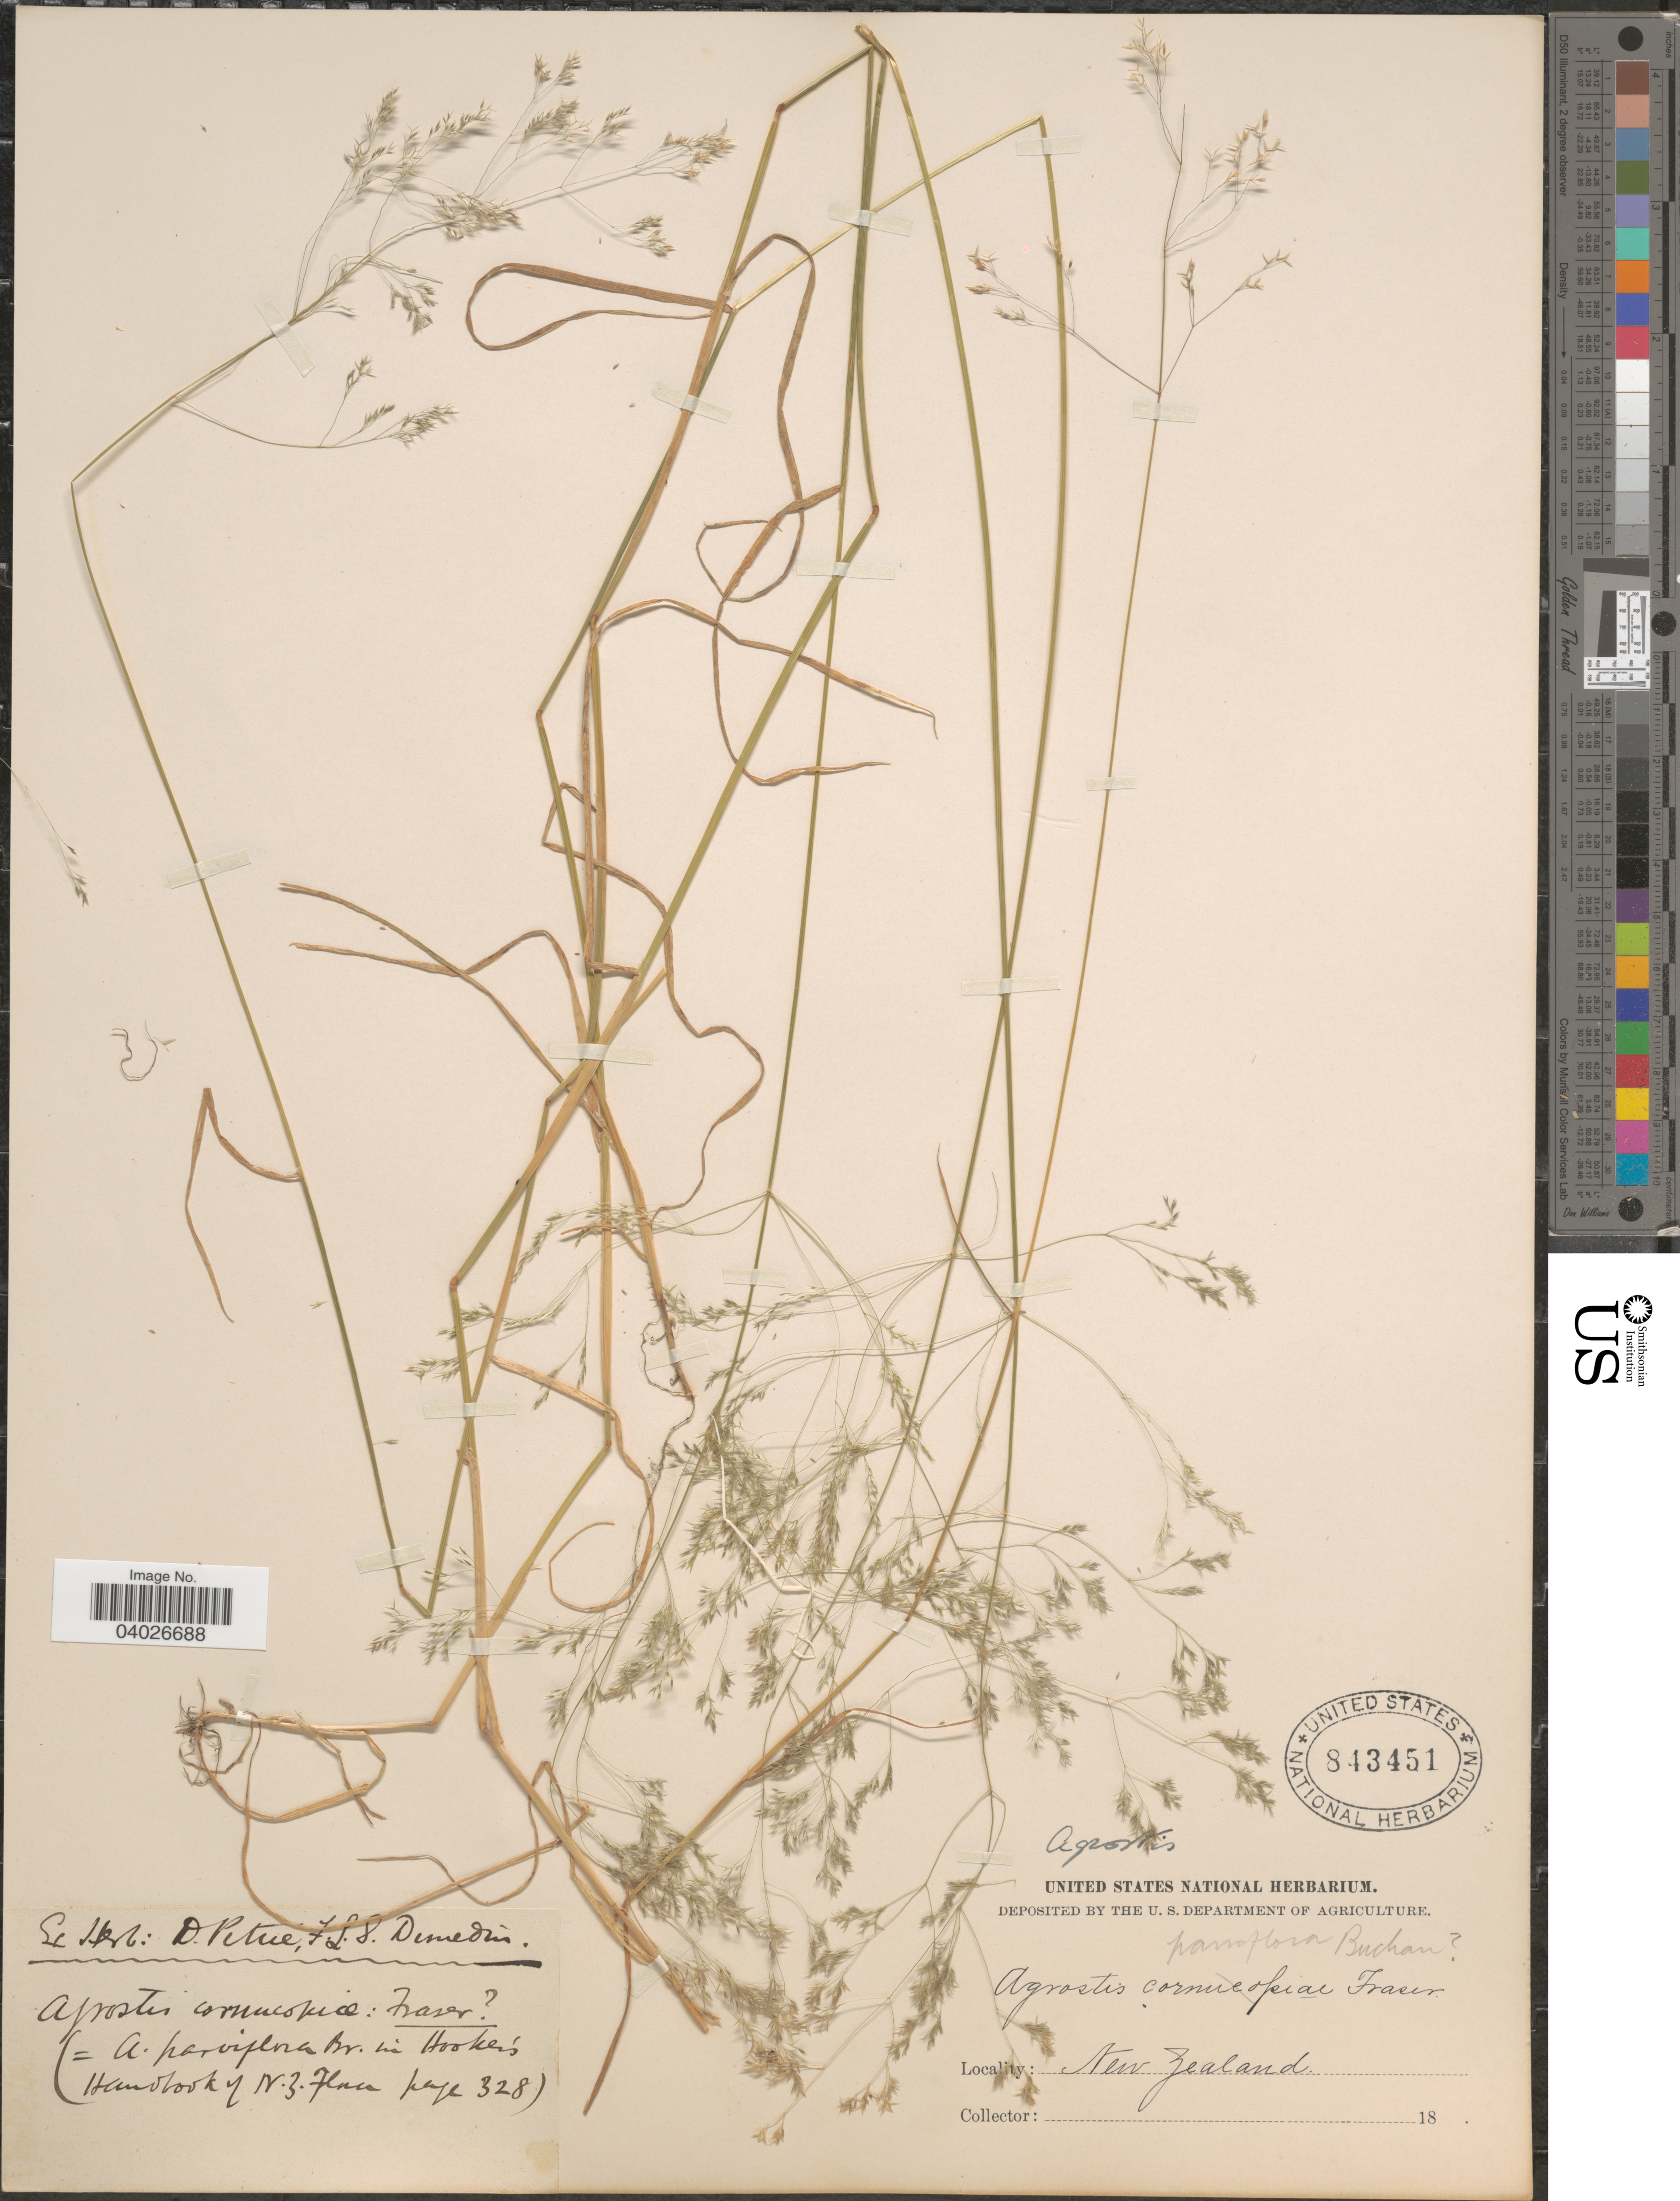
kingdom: Plantae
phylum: Tracheophyta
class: Liliopsida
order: Poales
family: Poaceae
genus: Agrostis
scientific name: Agrostis parviflora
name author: R. Br.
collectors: Ex Herb D. Petrie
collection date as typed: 18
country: New Zealand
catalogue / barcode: US 843451